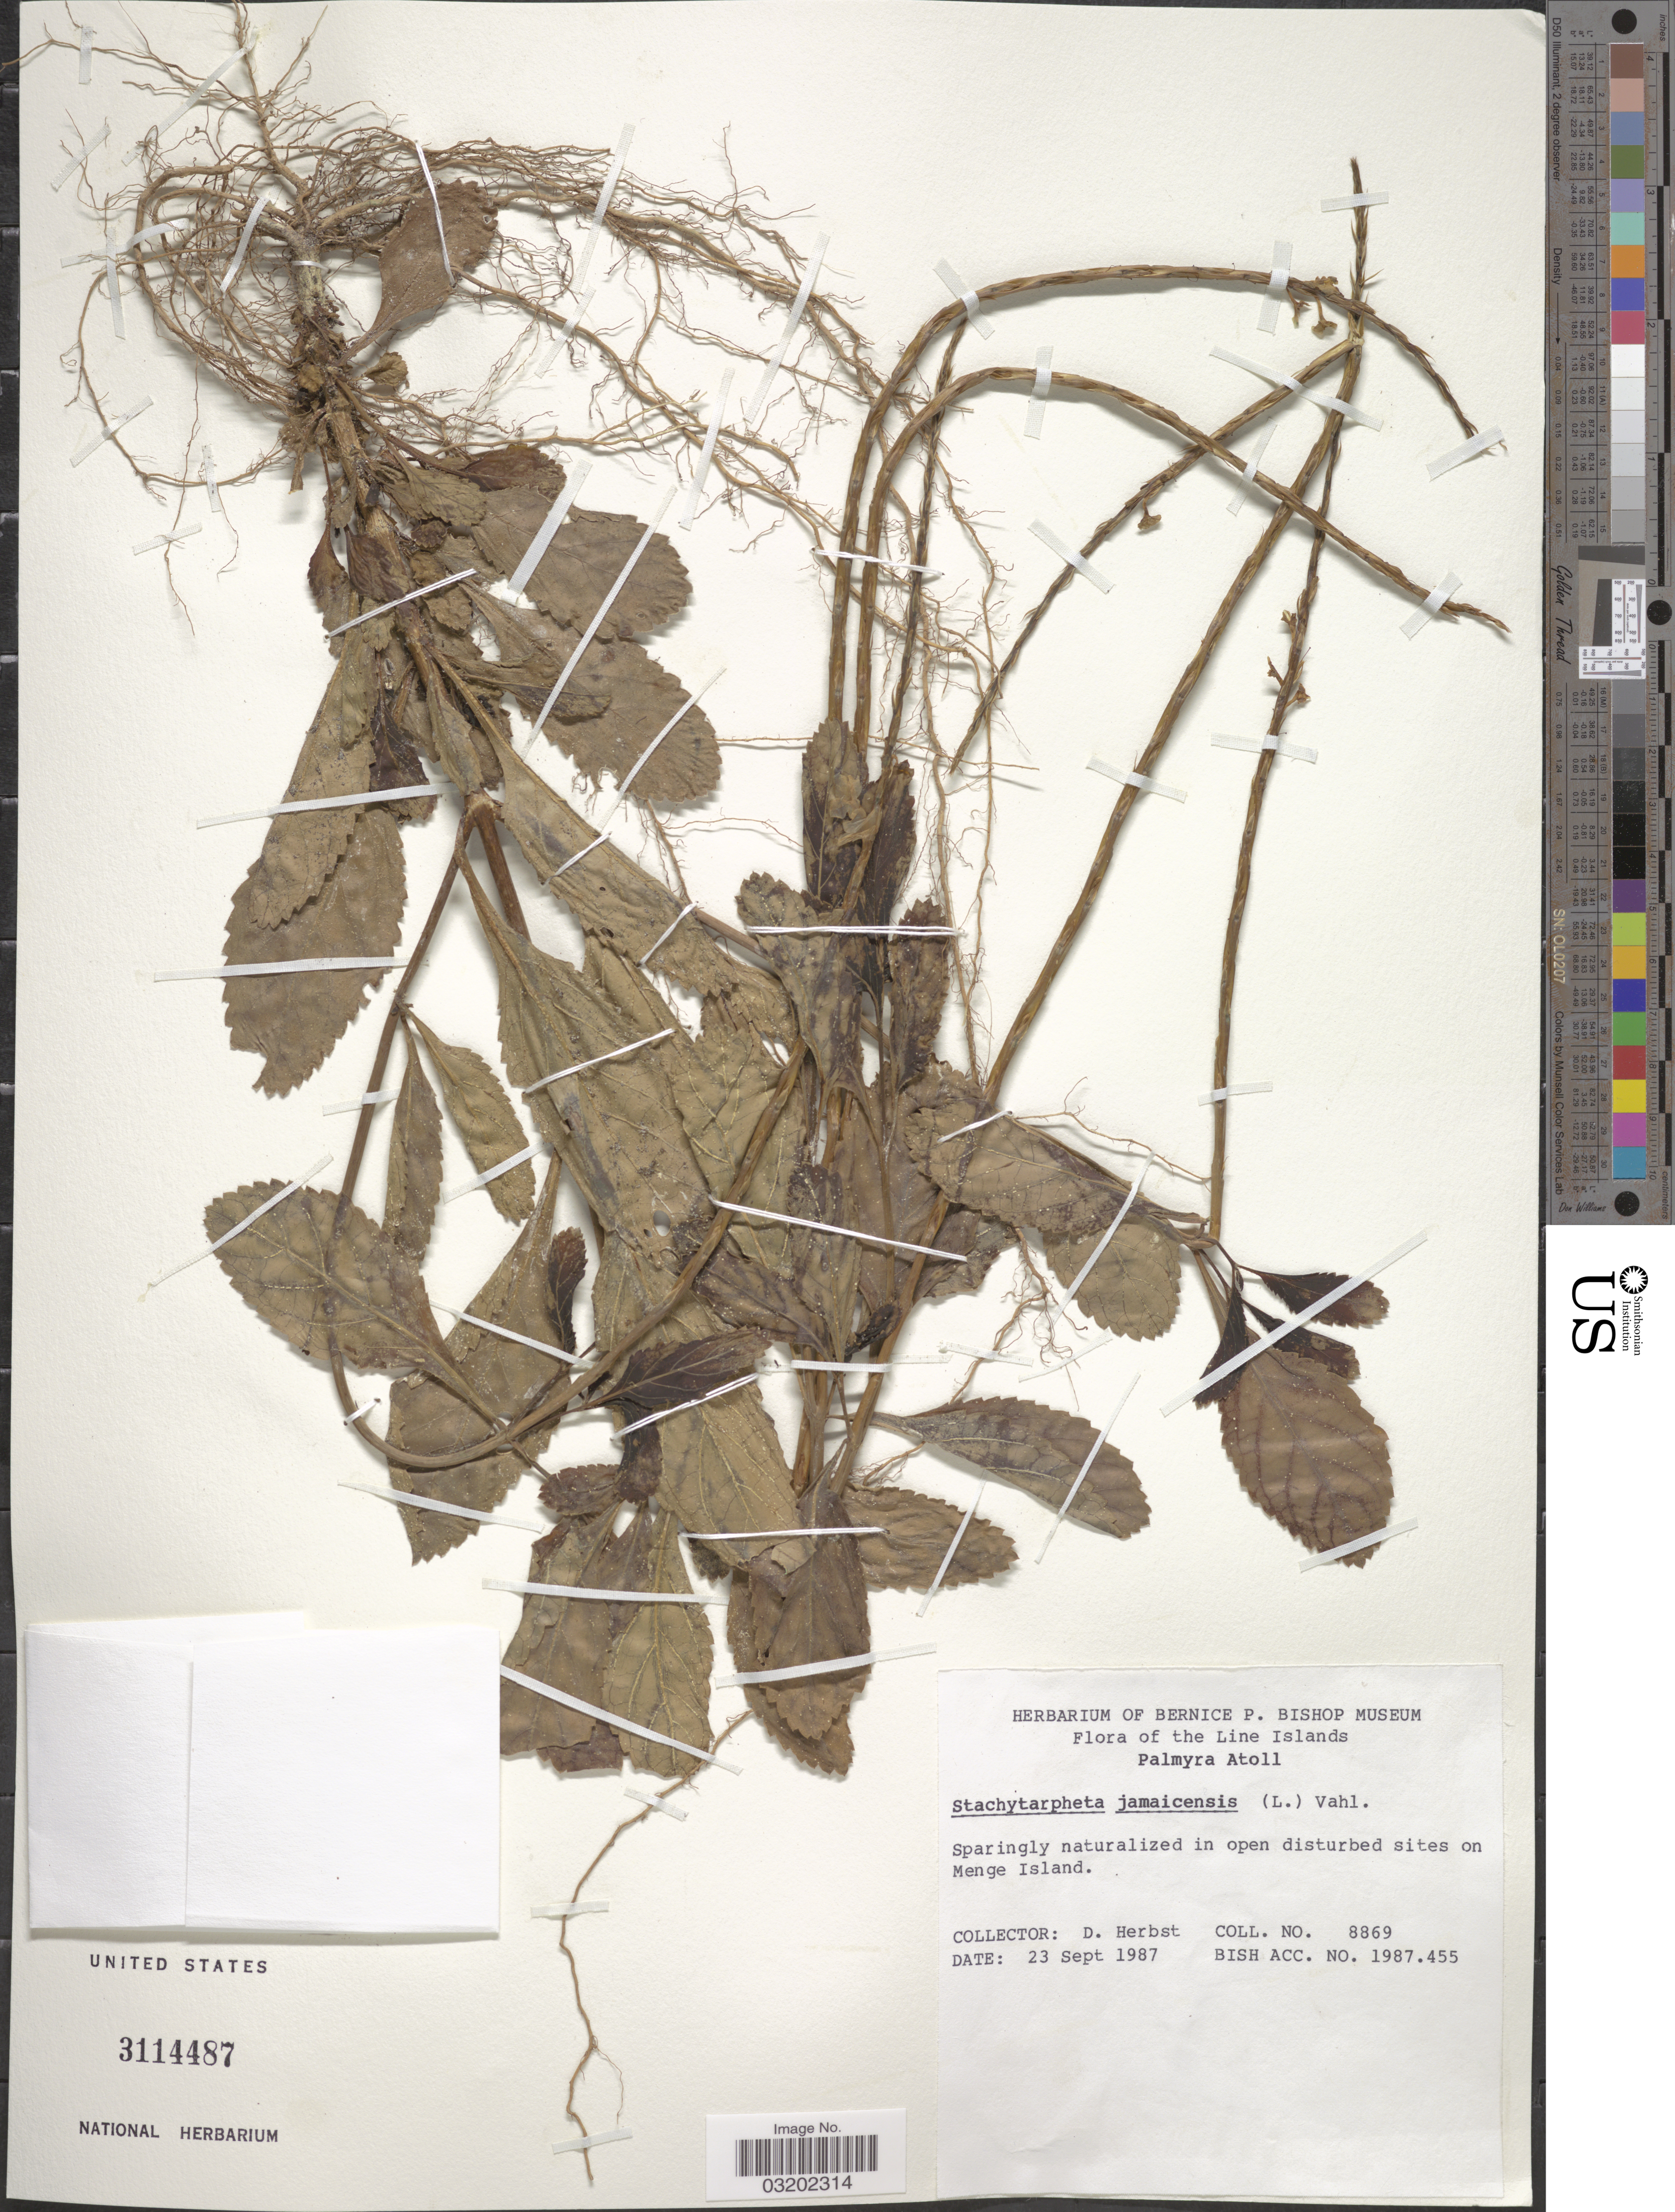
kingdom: Plantae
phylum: Tracheophyta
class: Magnoliopsida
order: Lamiales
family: Verbenaceae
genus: Stachytarpheta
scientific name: Stachytarpheta jamaicensis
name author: (L.) Vahl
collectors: D. Herbst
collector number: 8869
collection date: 1987-09-23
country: U.S. Administered Pacific Islands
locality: The Line Islands, Palmyra Atoll. Sparingly naturalized in open disturbed sites on Menge Island.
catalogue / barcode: US 3114487